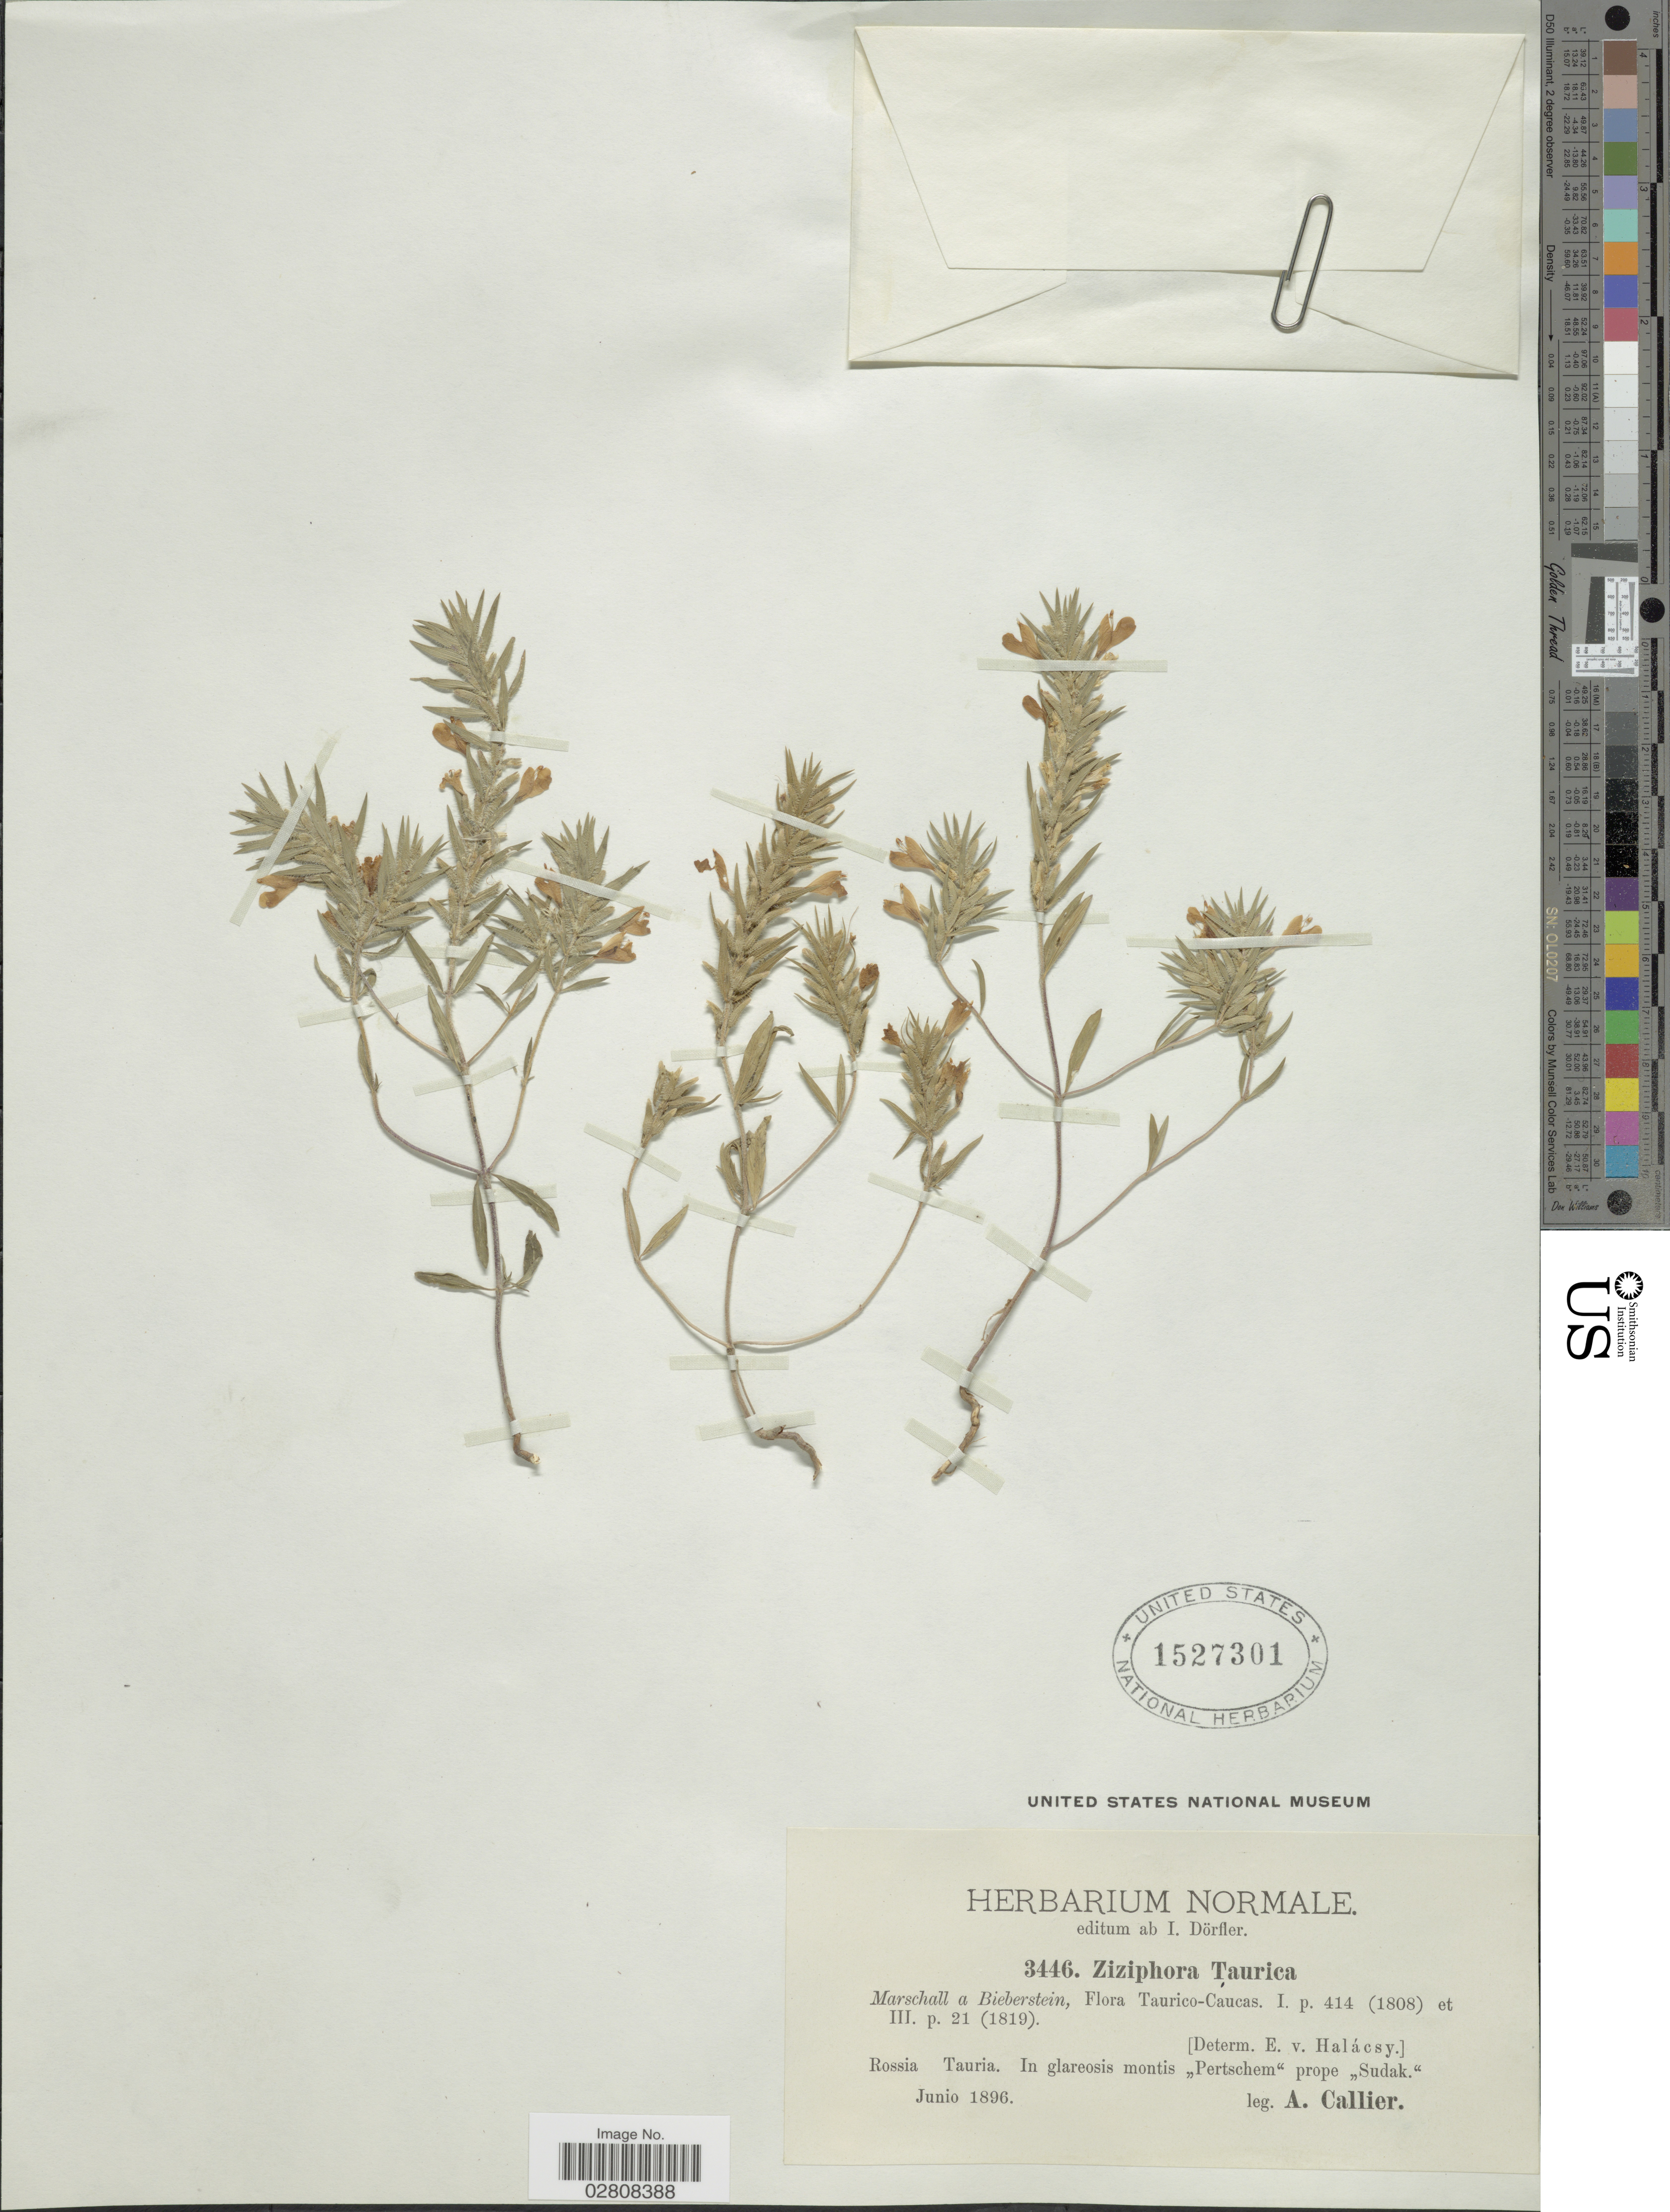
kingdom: Plantae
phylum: Tracheophyta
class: Magnoliopsida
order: Lamiales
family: Lamiaceae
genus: Ziziphora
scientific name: Ziziphora taurica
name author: M. Bieb.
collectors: A. Callier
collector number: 3446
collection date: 1896-06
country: Ukraine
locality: Rossa Tauria. In glareosis montis "Pertschem' prope "Sudak'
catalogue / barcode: US 1527301